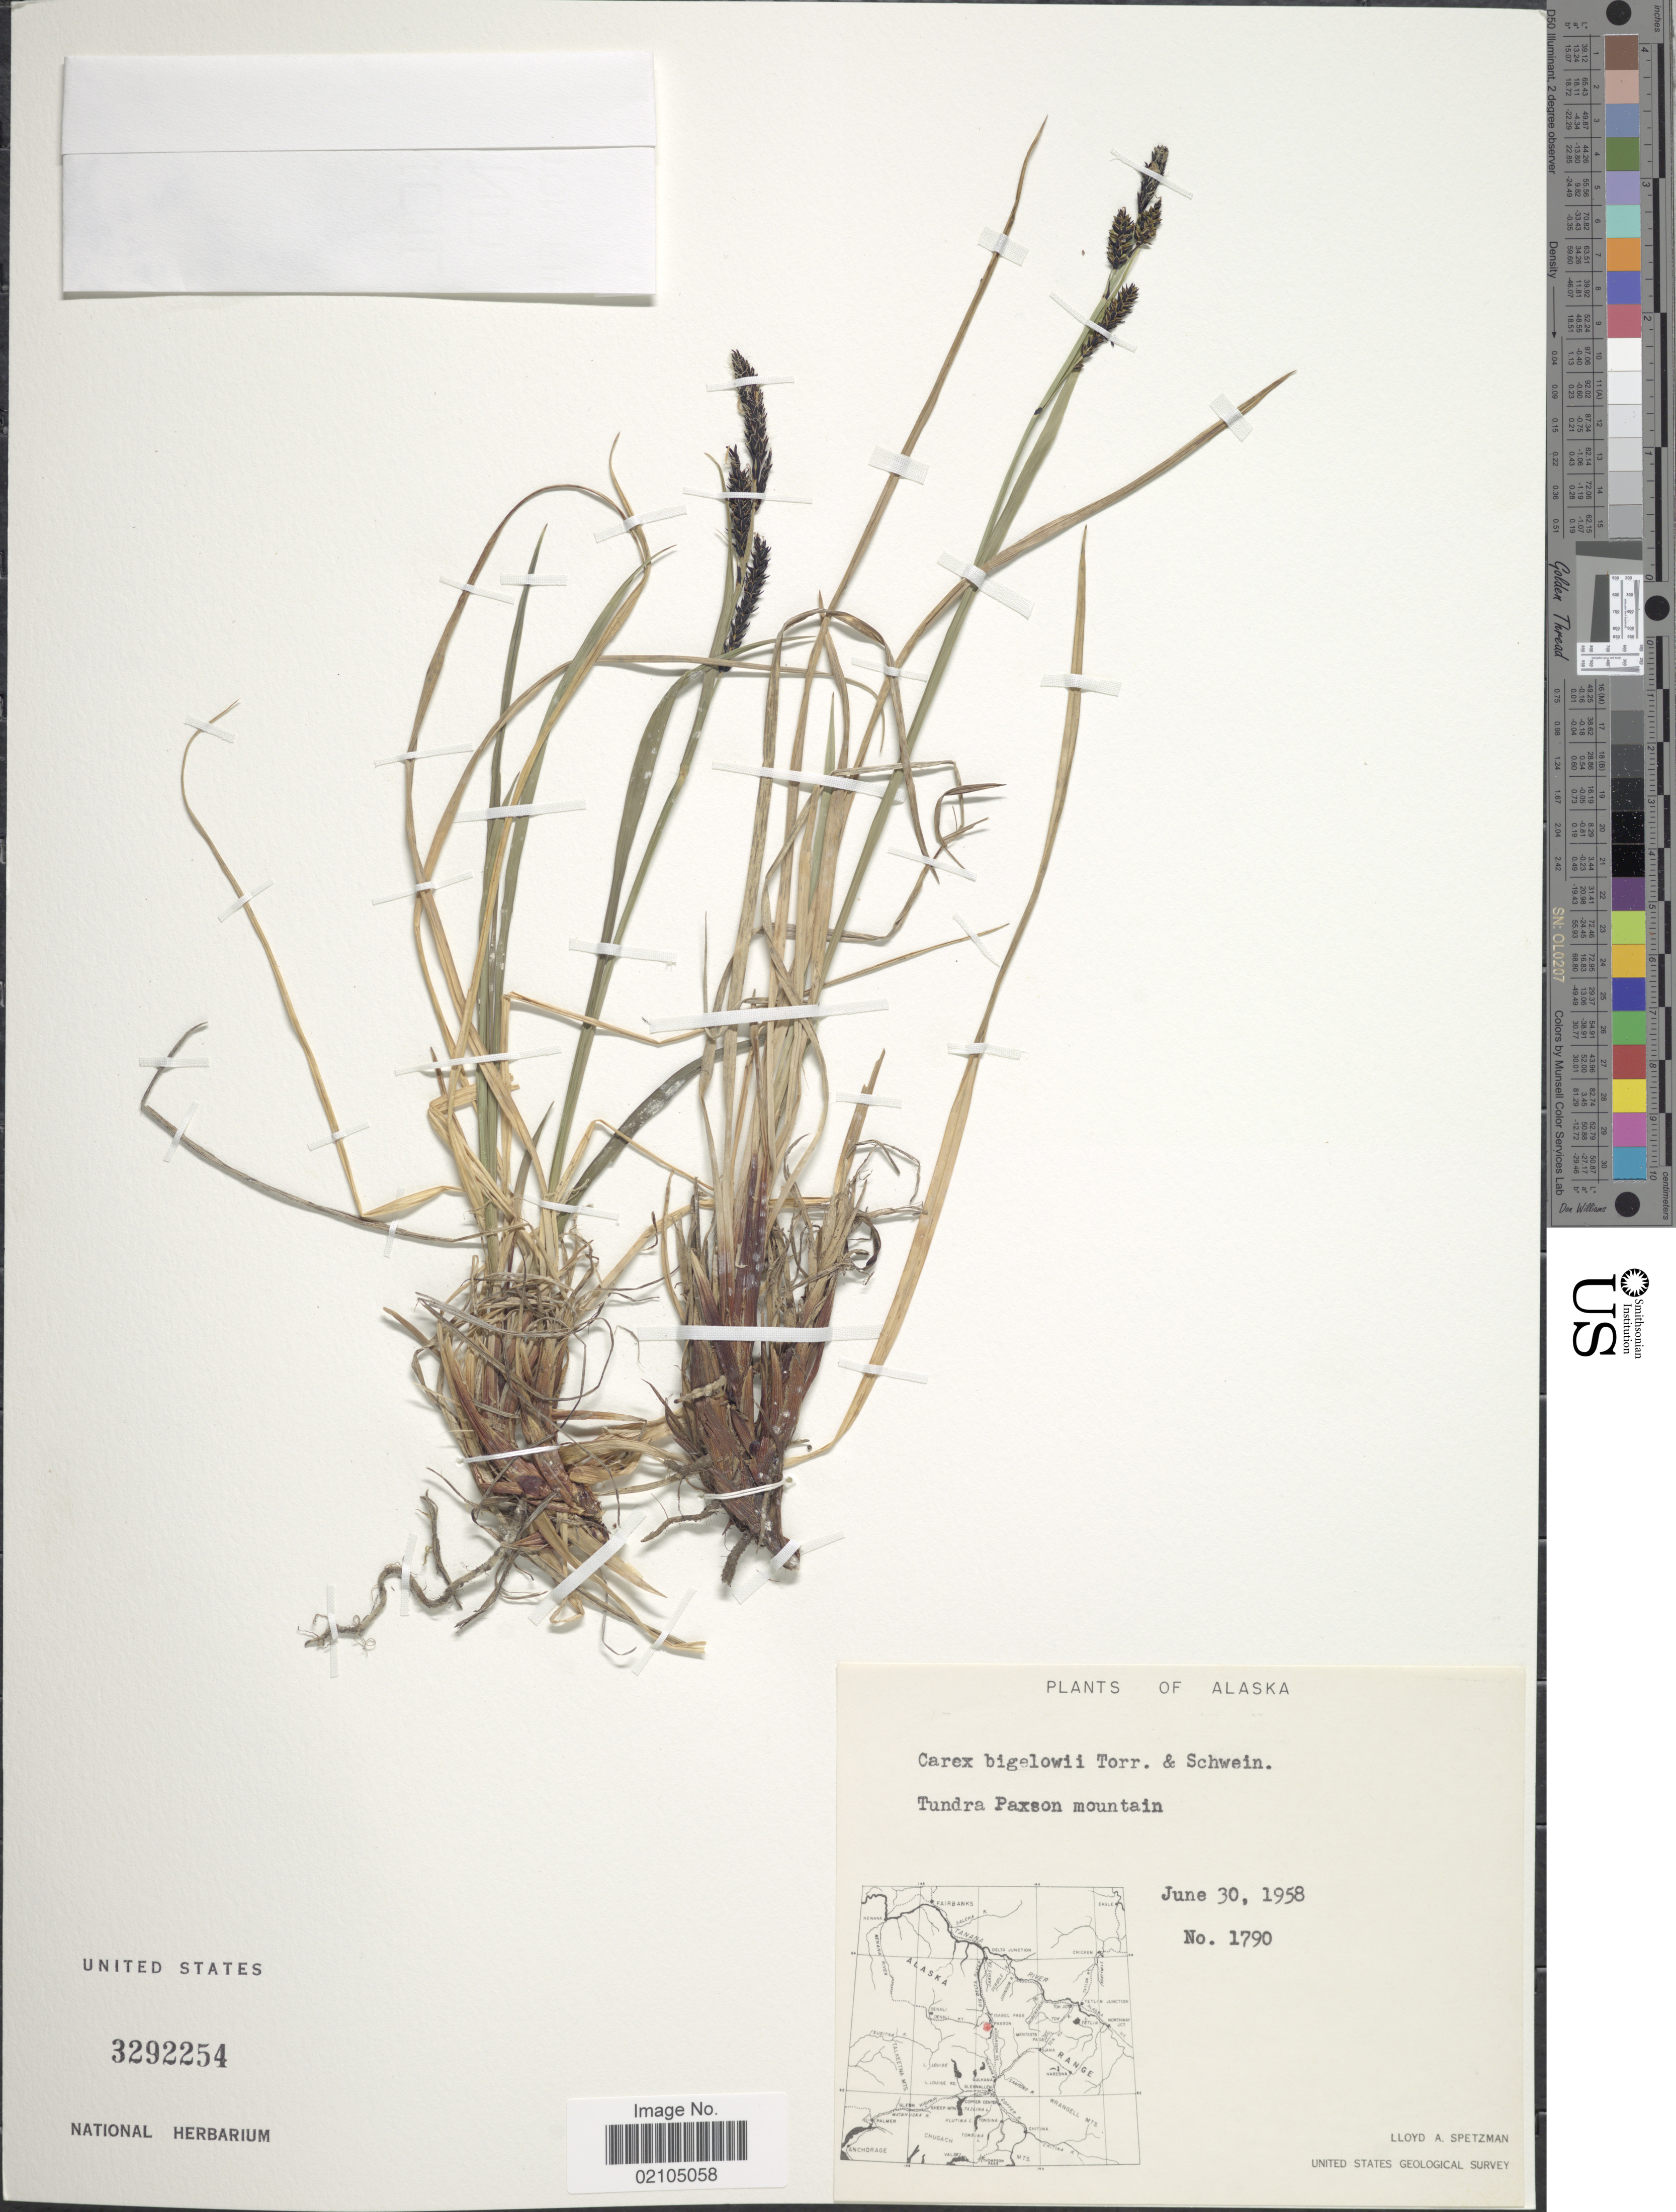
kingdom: Plantae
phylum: Tracheophyta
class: Liliopsida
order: Poales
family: Cyperaceae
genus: Carex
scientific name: Carex bigelowii subsp. lugens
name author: (Holm) T.V. Egorova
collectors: L. Spetzman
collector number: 1790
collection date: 1958-06-30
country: United States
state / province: Alaska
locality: Tundra Paxson mountain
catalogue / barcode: US 3292254